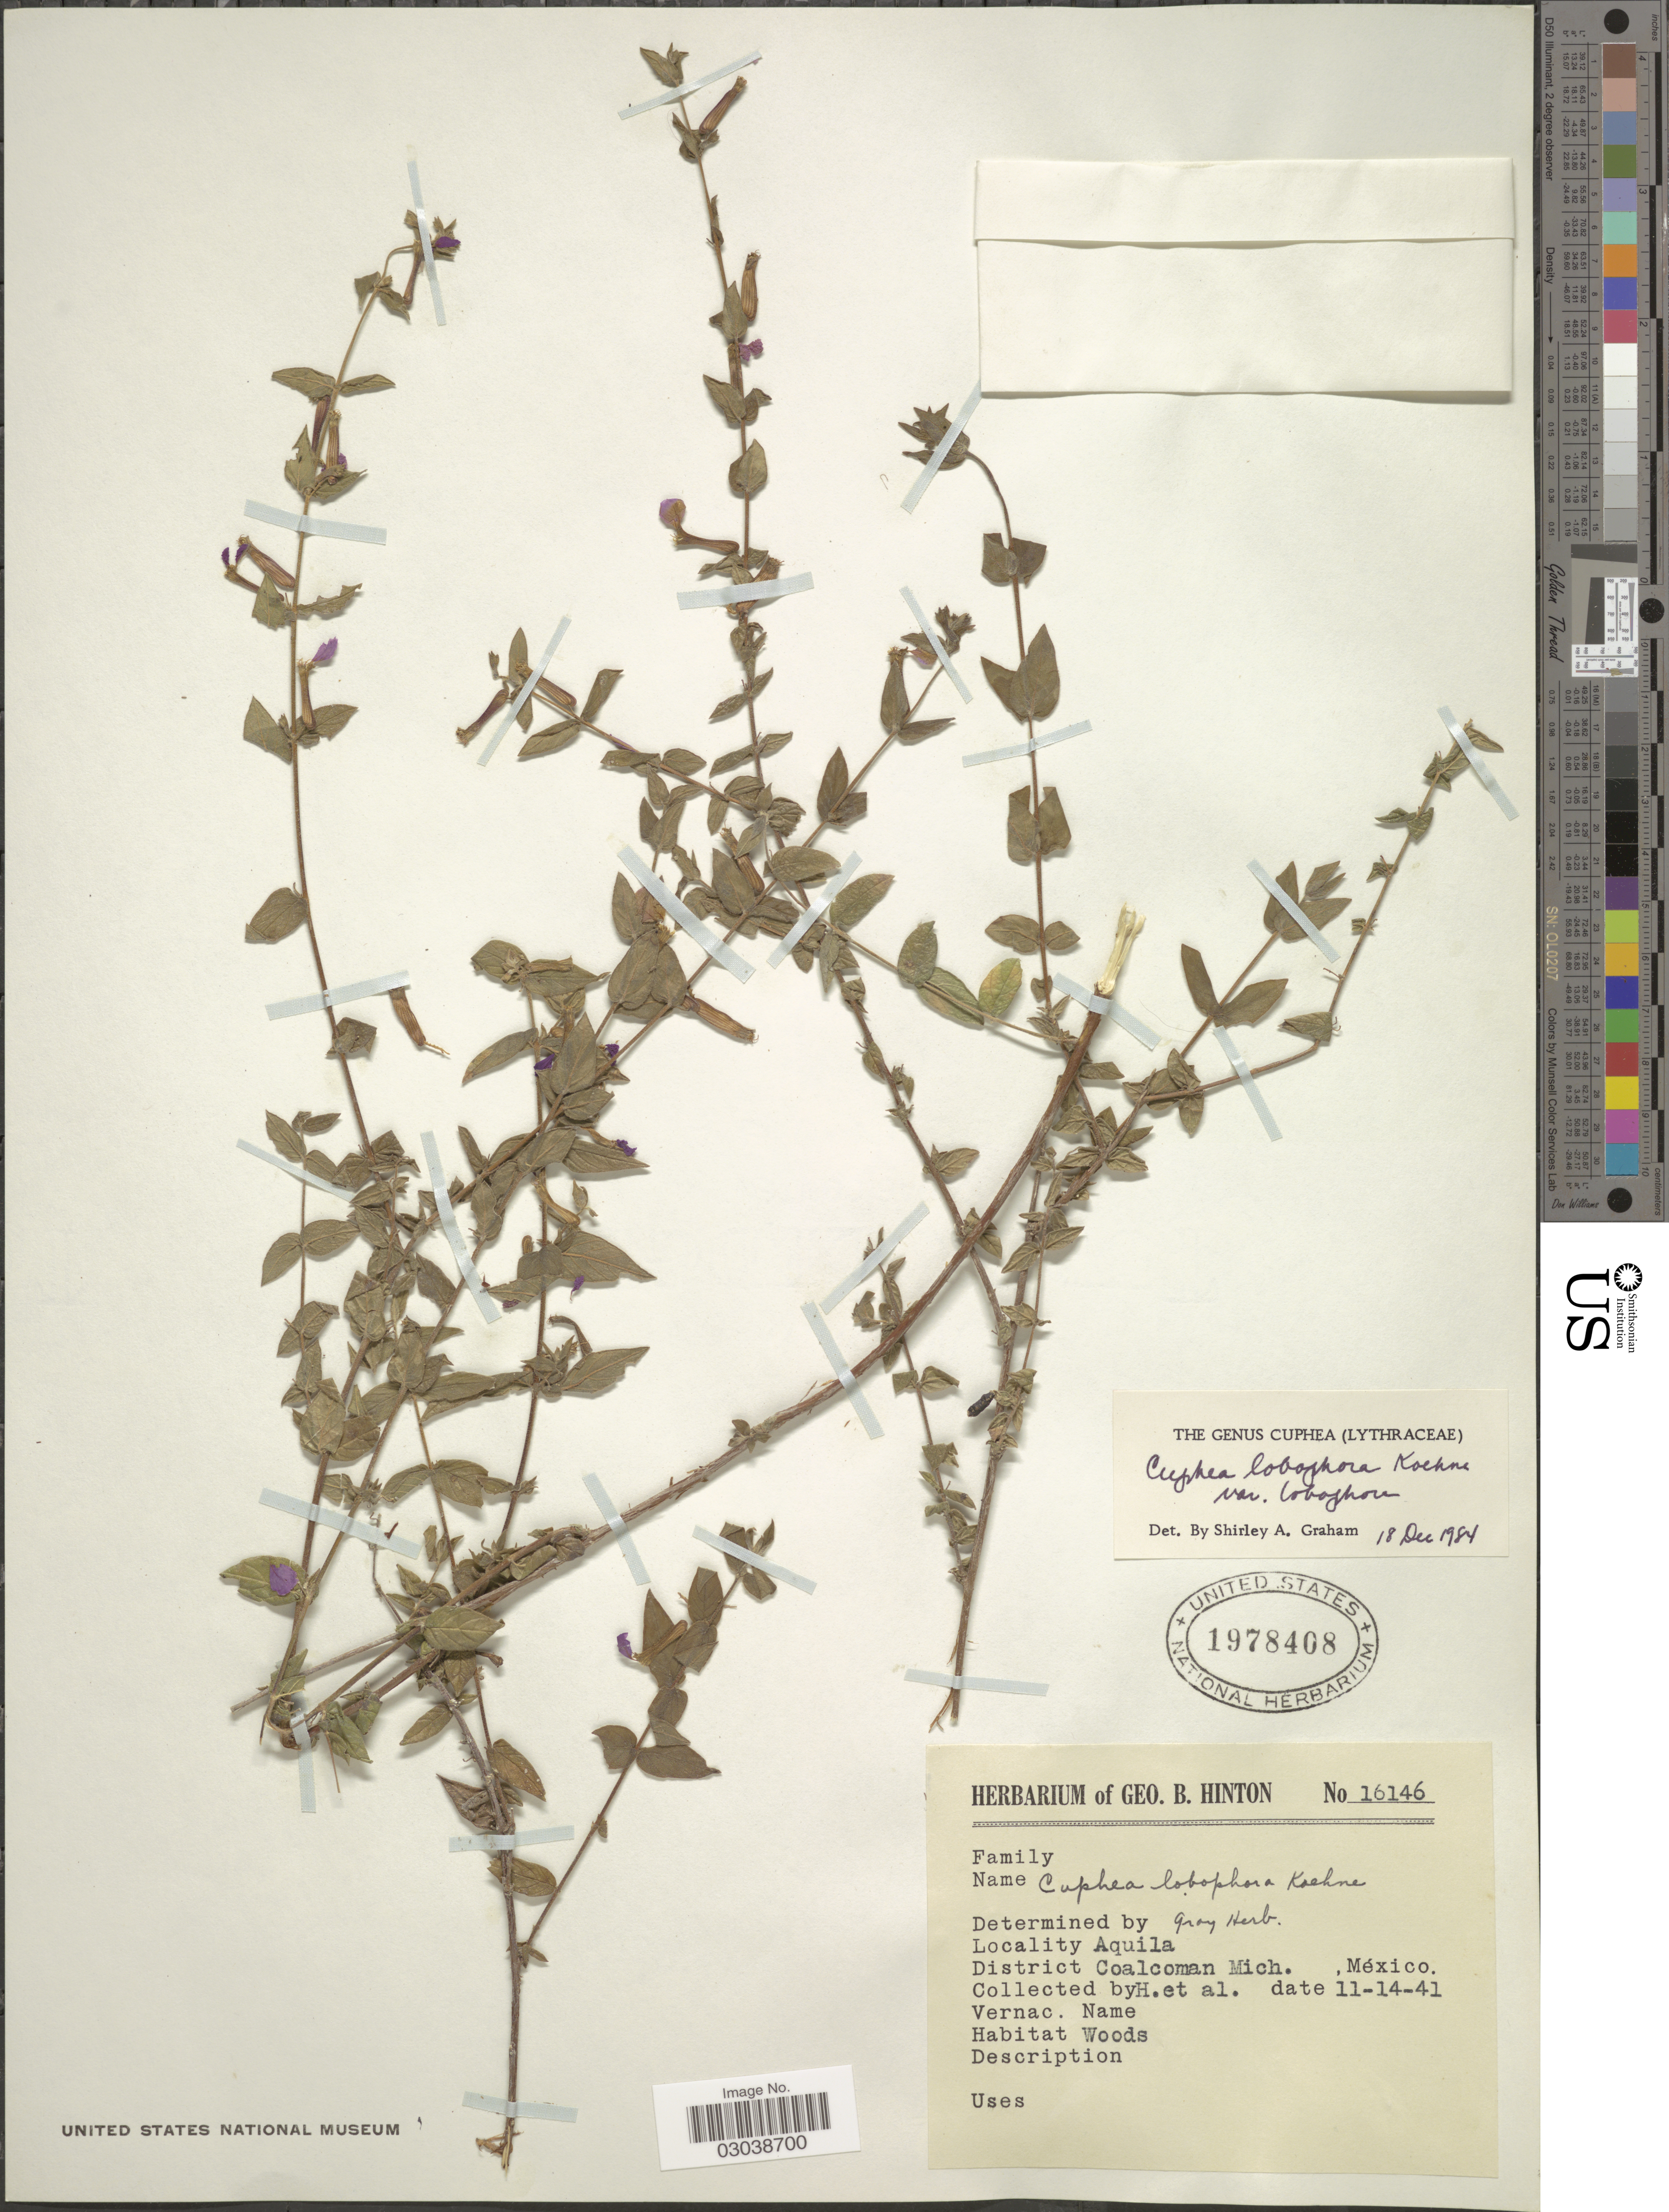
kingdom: Plantae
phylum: Tracheophyta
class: Magnoliopsida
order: Myrtales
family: Lythraceae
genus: Cuphea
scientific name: Cuphea lobophora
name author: Koehne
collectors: G. B. Hinton & et al.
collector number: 16146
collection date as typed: Transcribed d/m/y: 14/11/41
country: Mexico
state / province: Michoacán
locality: Aquila, District Coalcoman Mich.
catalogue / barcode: US 1978408